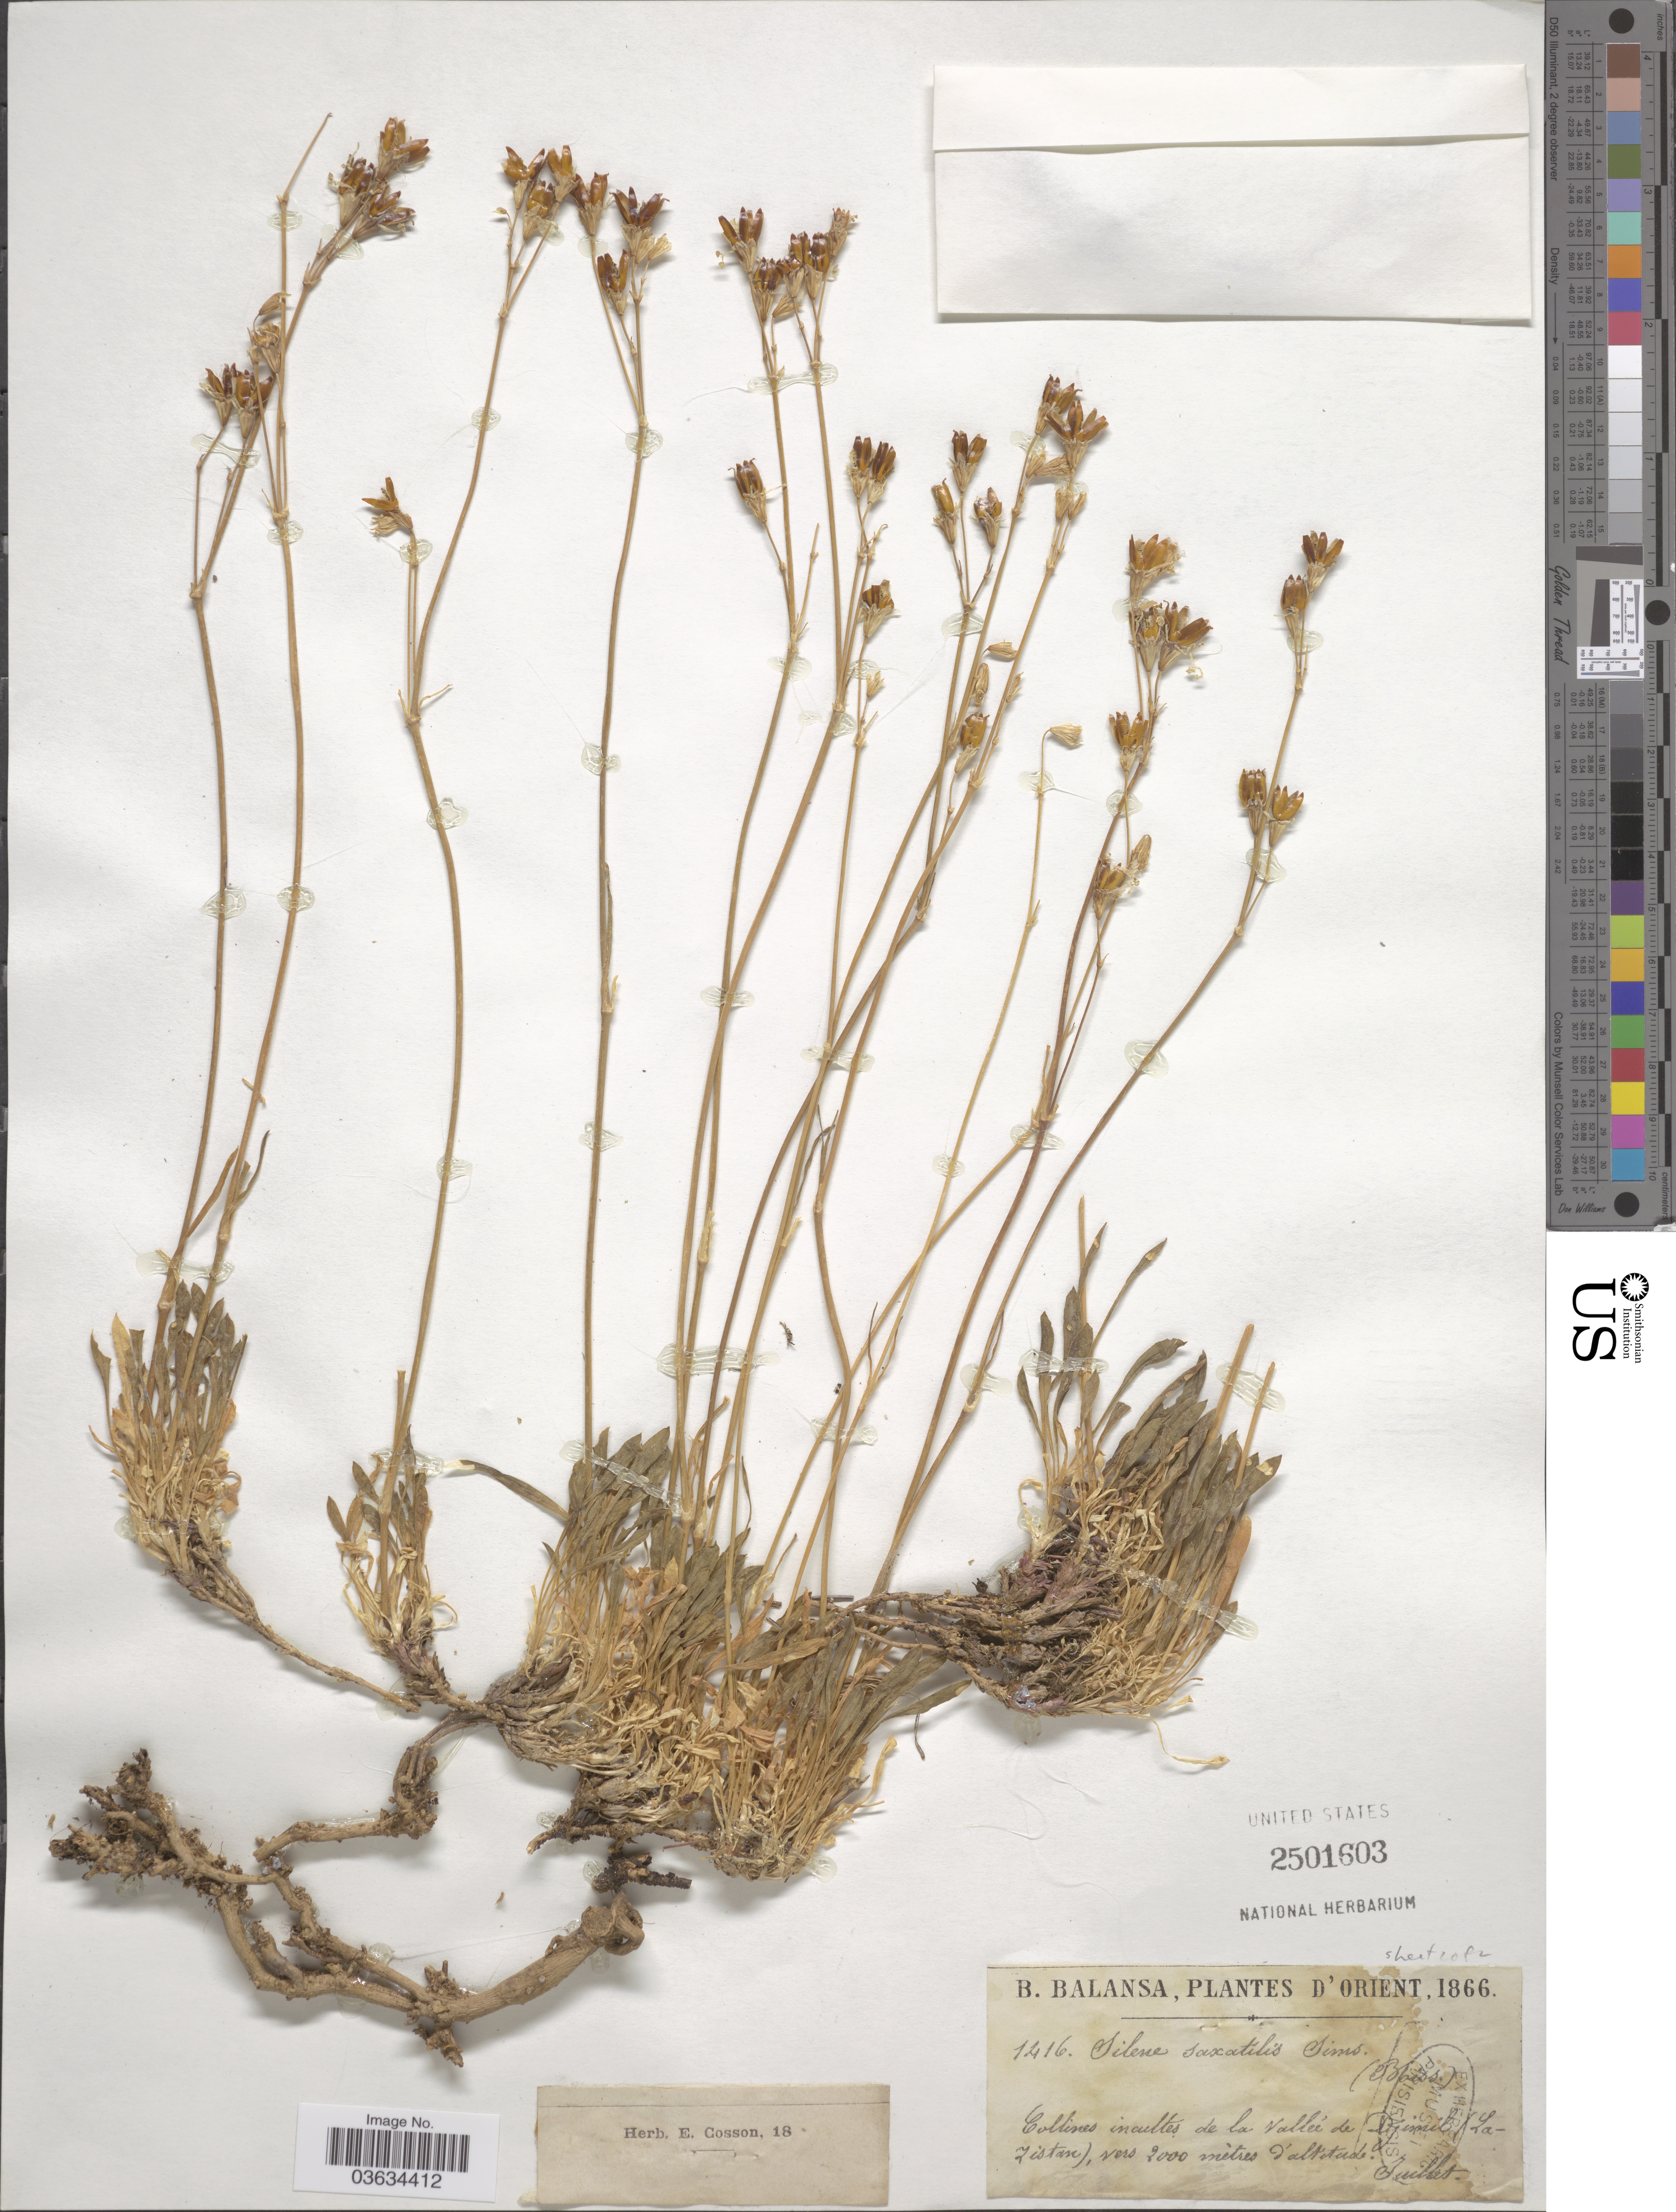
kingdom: Plantae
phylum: Tracheophyta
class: Magnoliopsida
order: Caryophyllales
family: Caryophyllaceae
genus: Silene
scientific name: Silene saxatilis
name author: Sims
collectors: B. Balansa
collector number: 1416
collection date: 1866-07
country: Turkey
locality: D'Orient. Collines incultes de la Valleé de Djimil (Lazistan).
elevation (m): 2000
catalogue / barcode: US 2501603